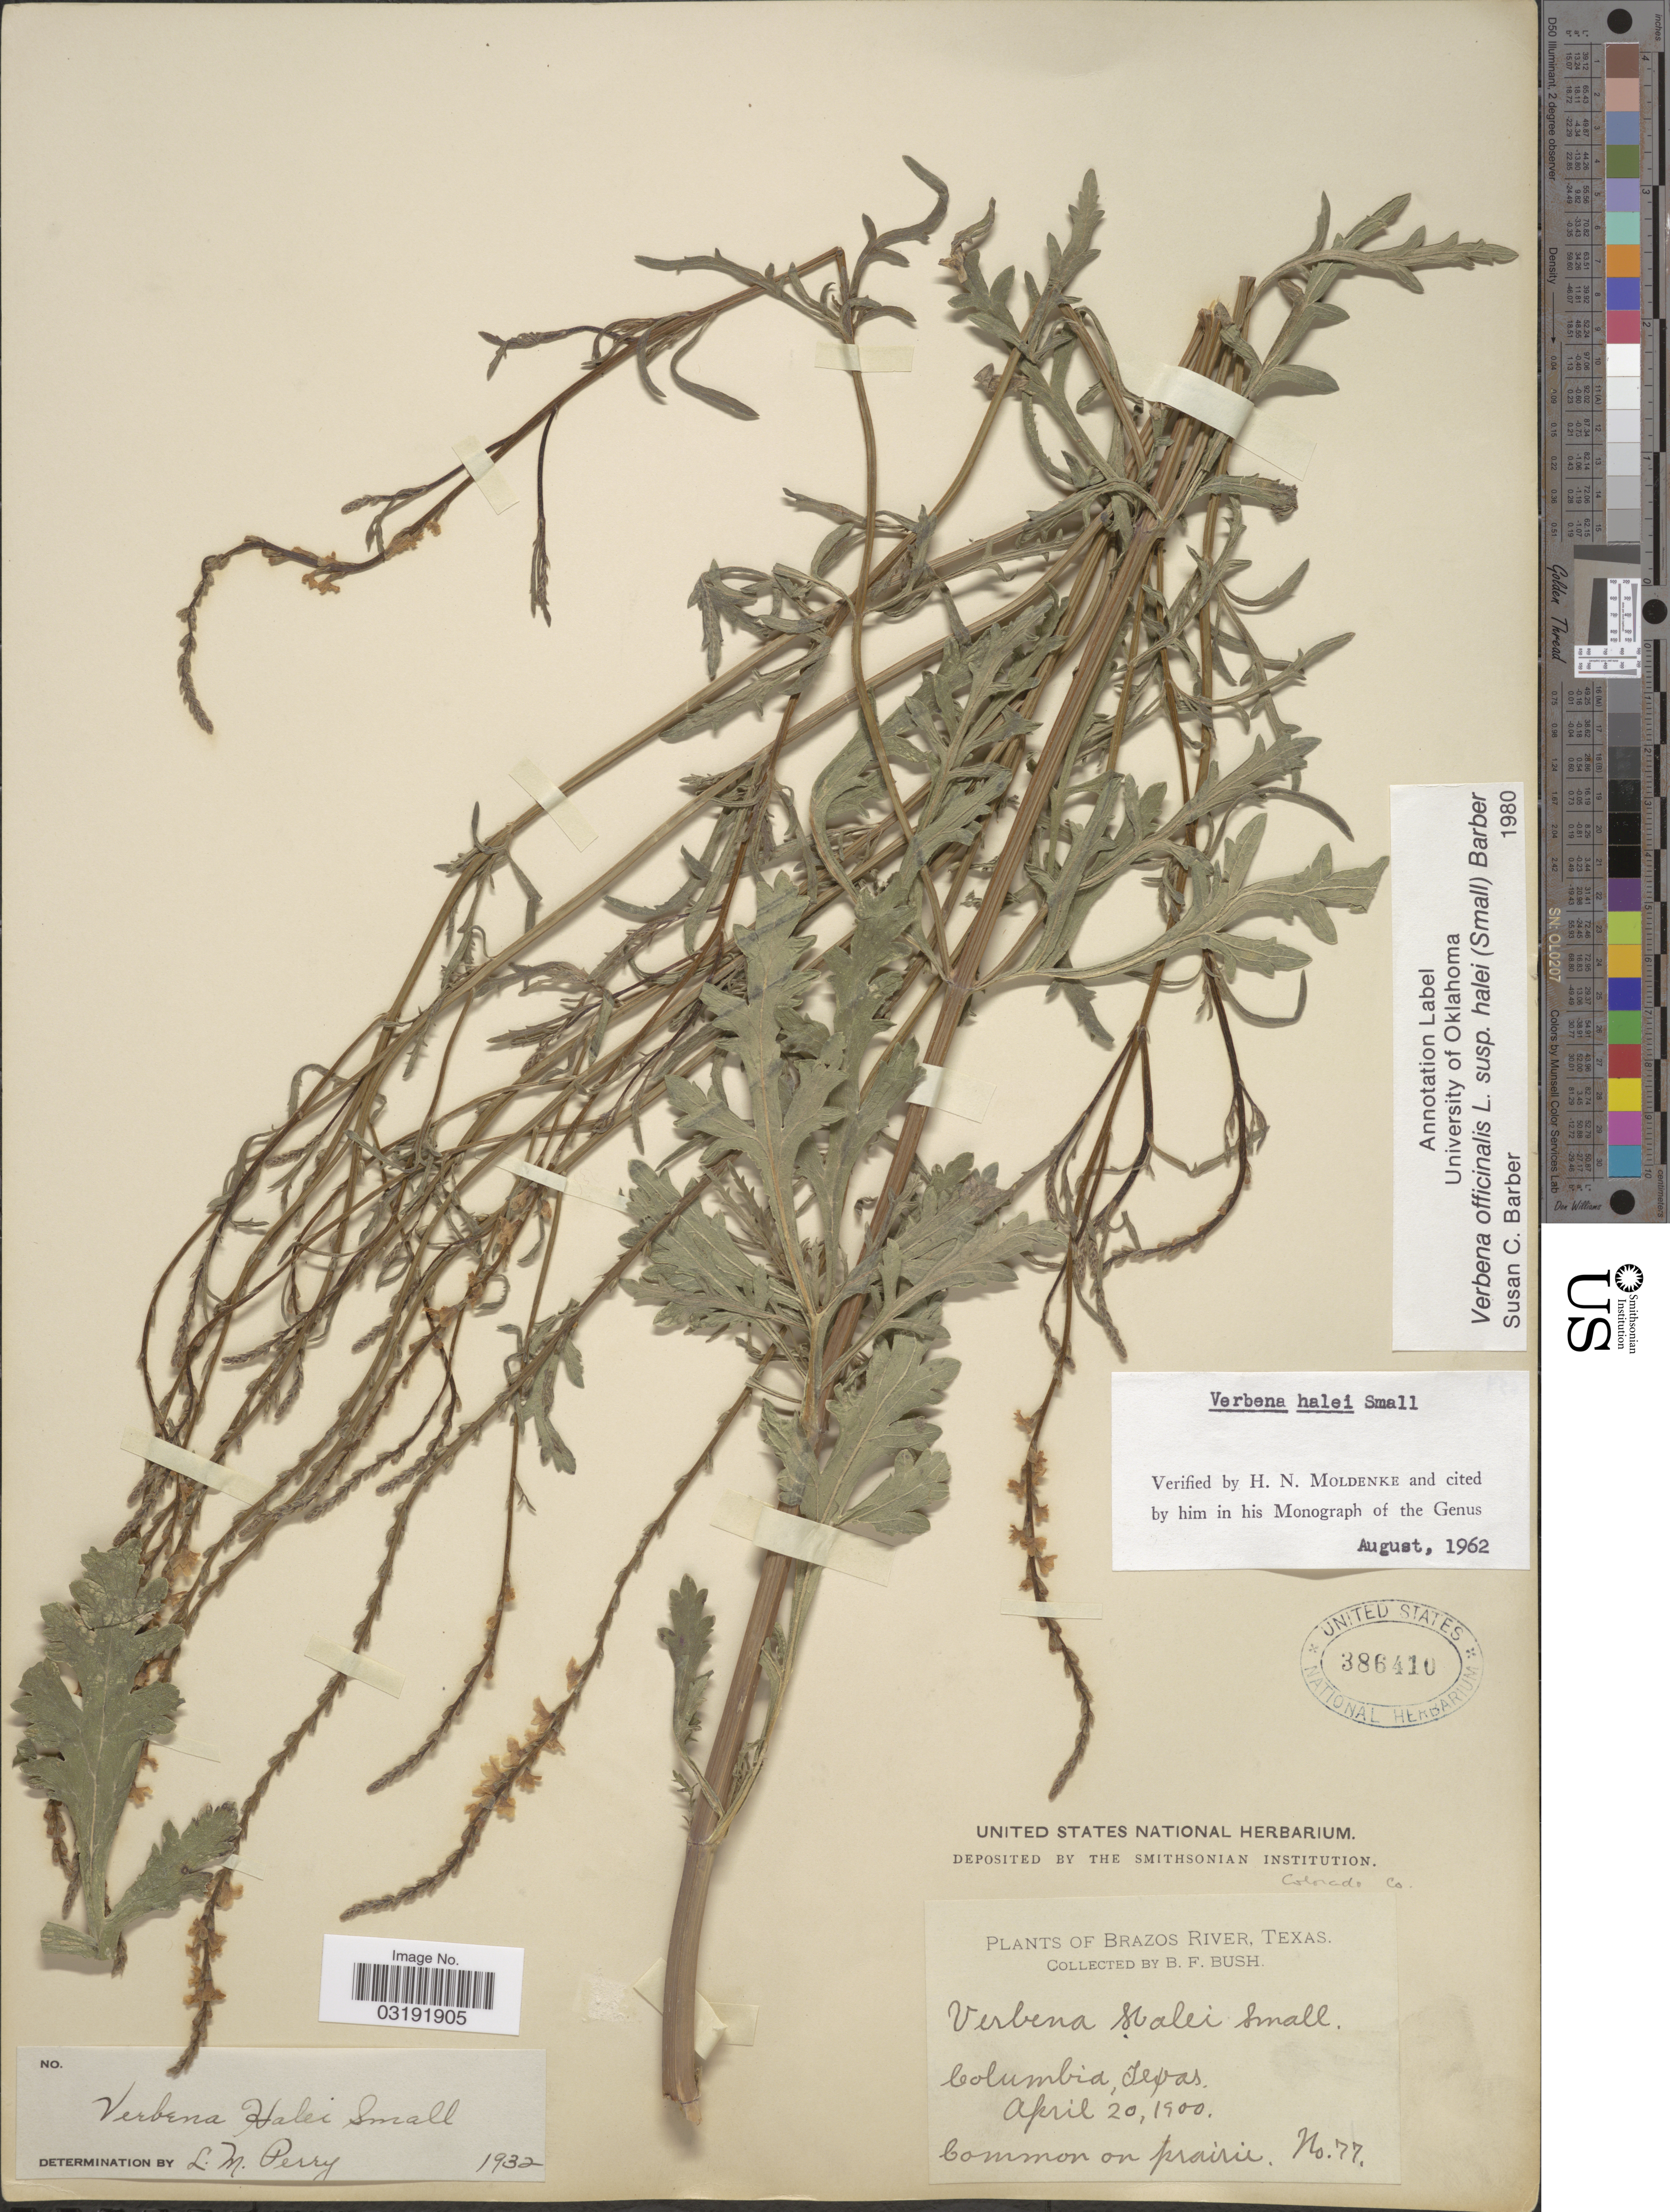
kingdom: Plantae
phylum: Tracheophyta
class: Magnoliopsida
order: Lamiales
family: Verbenaceae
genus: Verbena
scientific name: Verbena officinalis subsp. halei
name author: L.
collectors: B. F. Bush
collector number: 77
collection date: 1900-04-20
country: United States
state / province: Texas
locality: Brazos River. Columbia. Colorado Co.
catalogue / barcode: US 386410